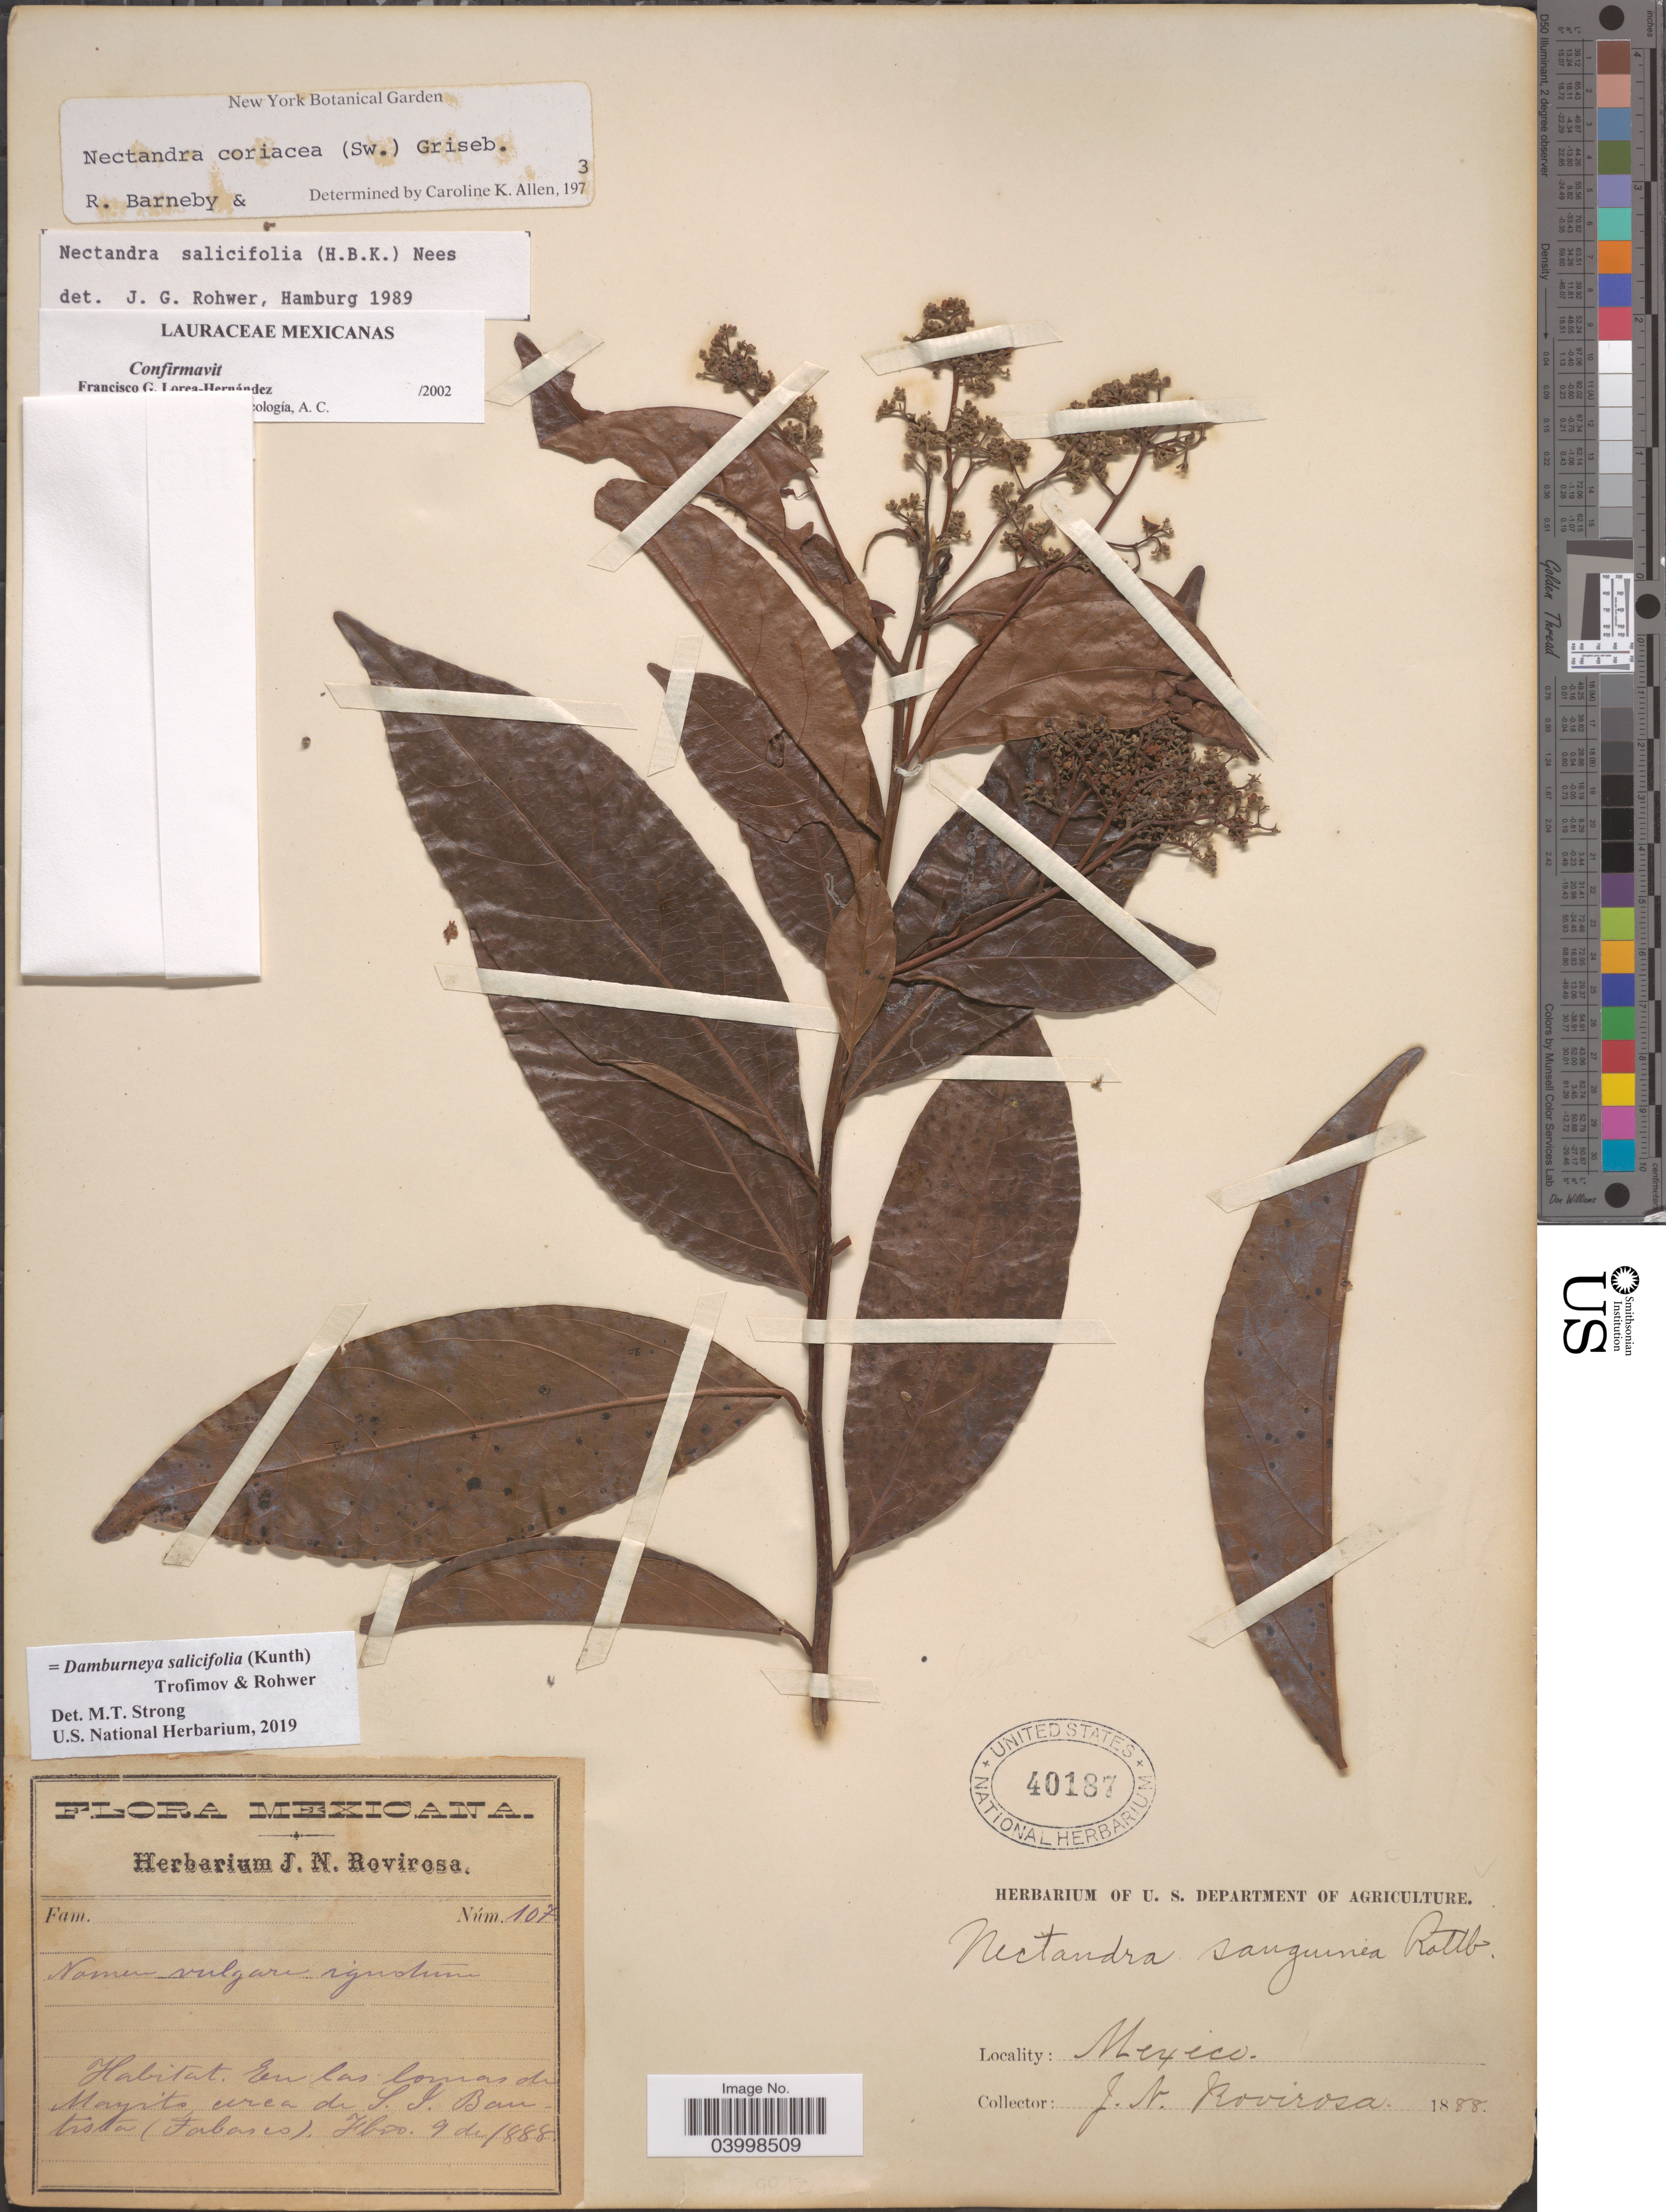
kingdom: Plantae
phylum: Tracheophyta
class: Magnoliopsida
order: Laurales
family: Lauraceae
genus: Damburneya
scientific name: Damburneya salicifolia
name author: (Kunth) Trofimov & Rohwer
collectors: J. N. Rovirosa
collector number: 107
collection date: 1888-02-09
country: Mexico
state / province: Tabasco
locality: En las lomas de Mayito cerca de S. J. Bautista (Tabasco).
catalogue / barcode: US 40187